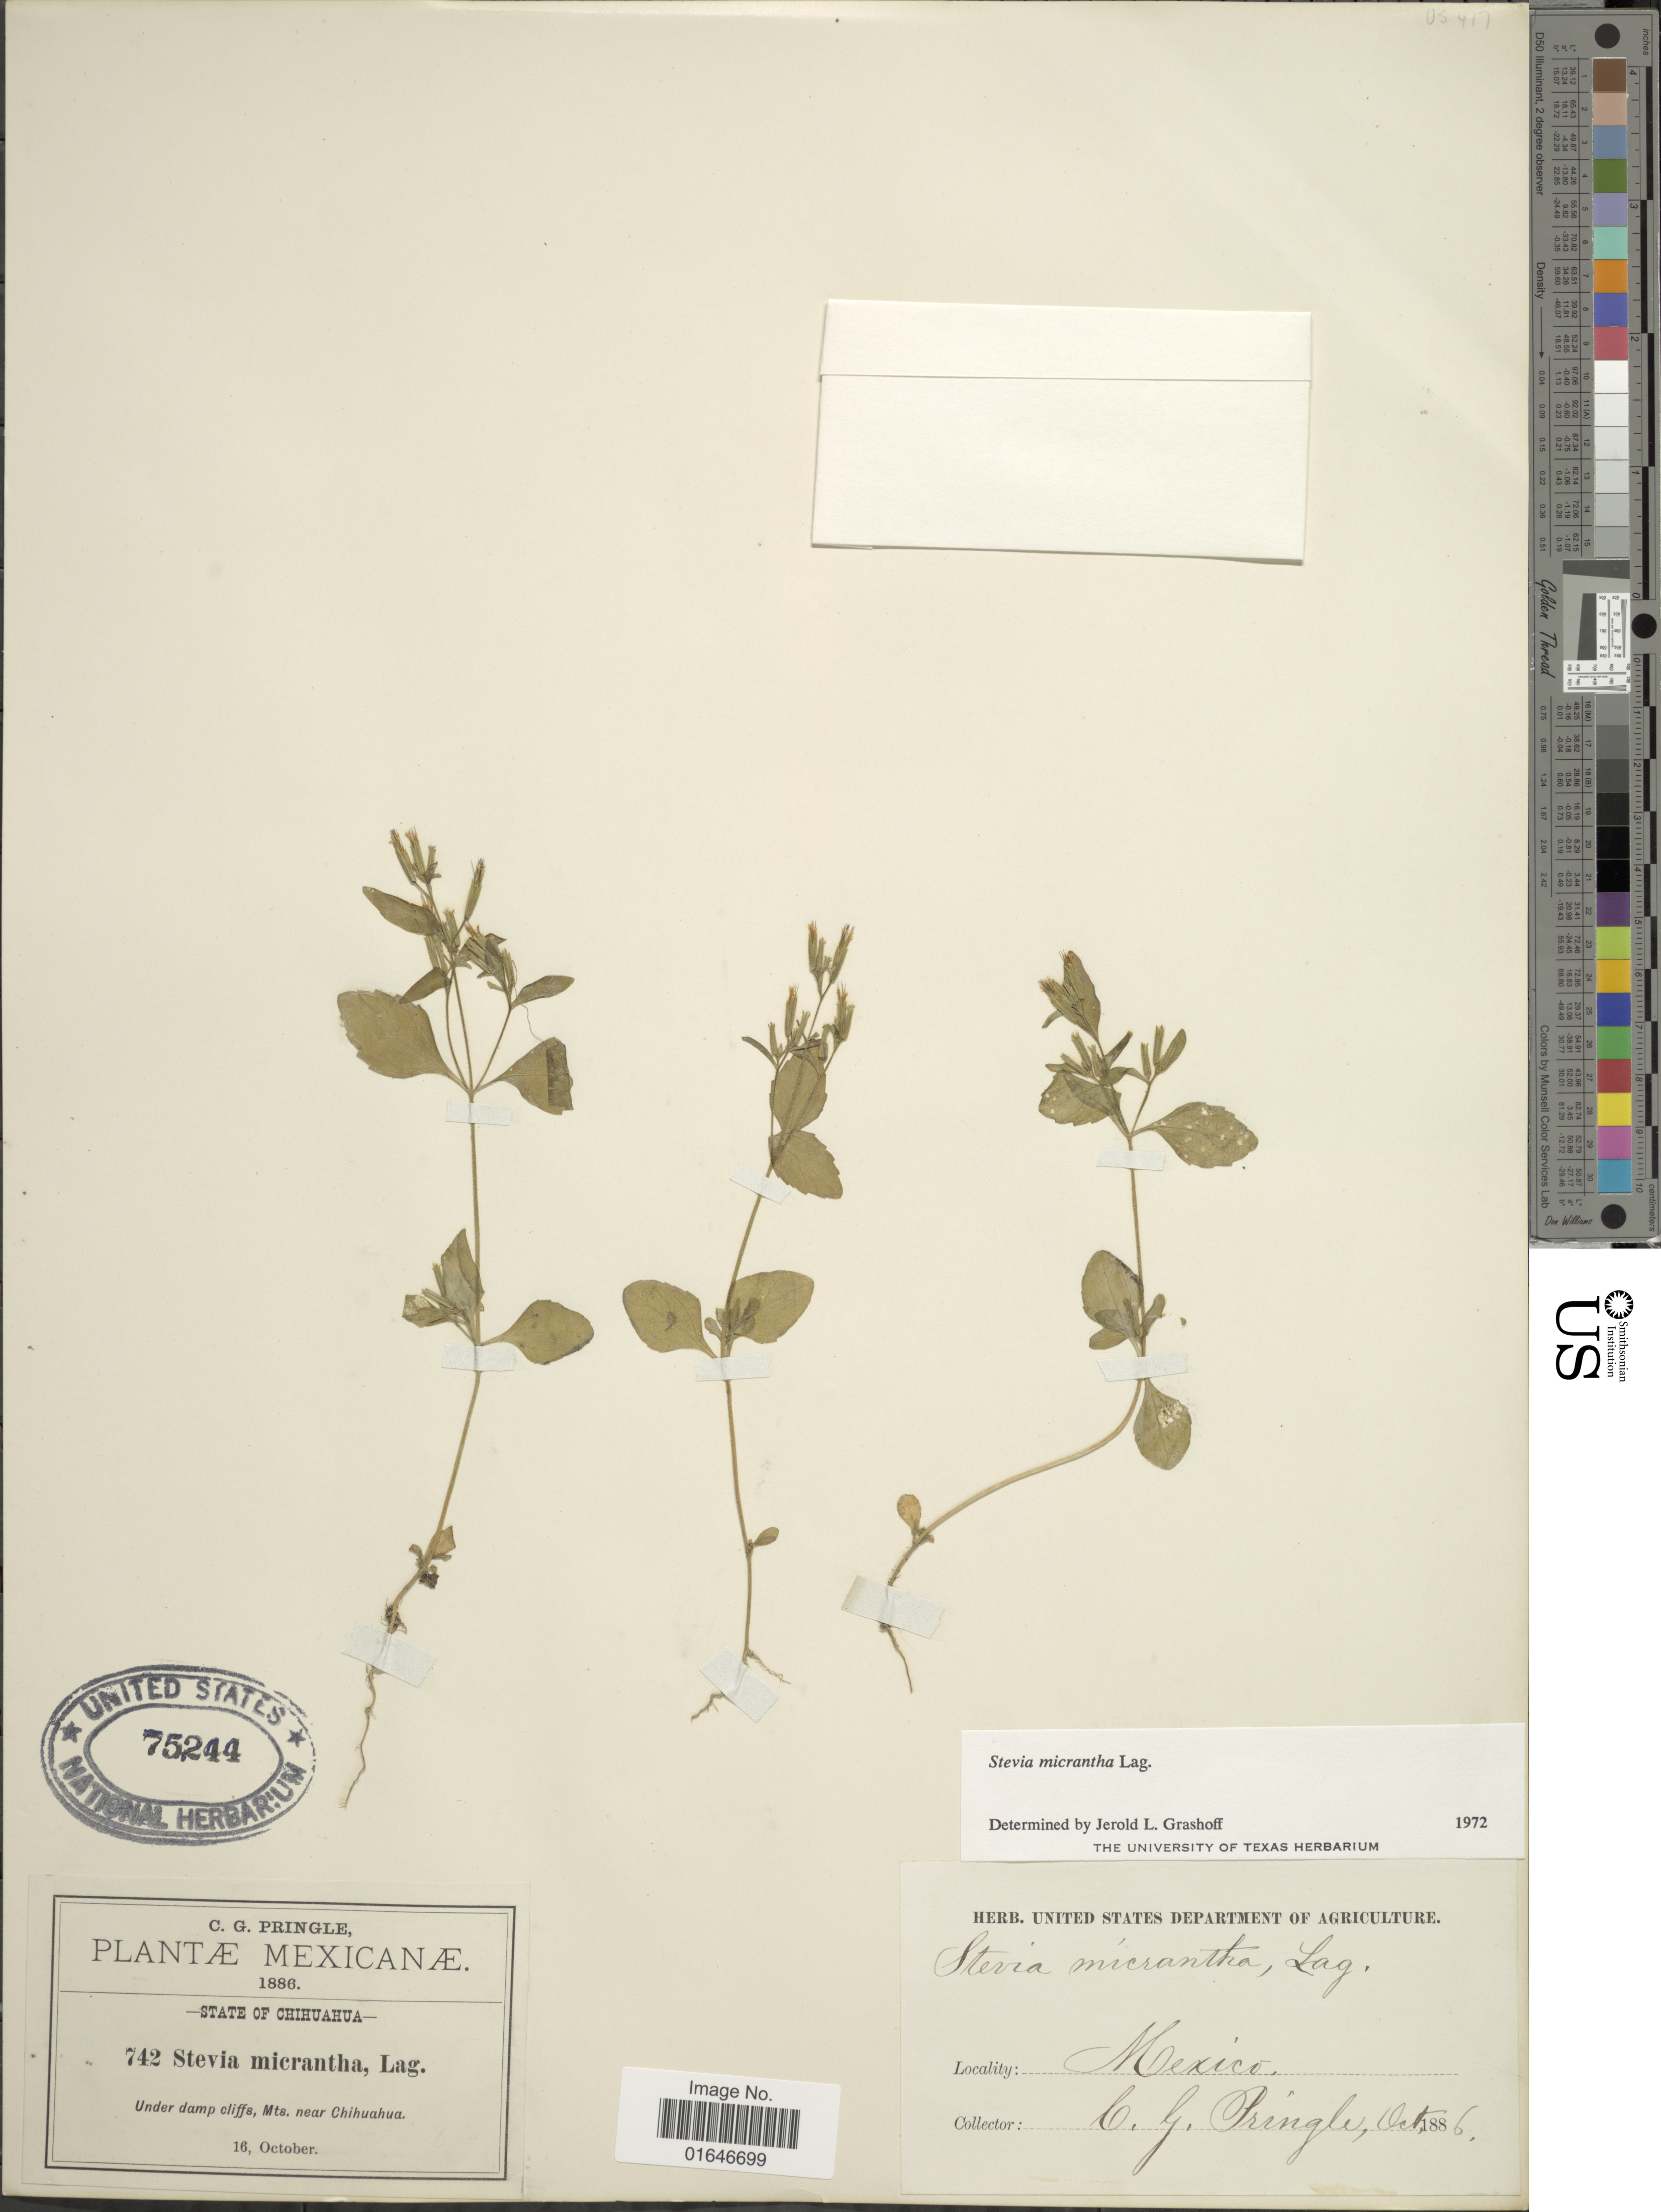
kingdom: Plantae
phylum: Tracheophyta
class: Magnoliopsida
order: Asterales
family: Asteraceae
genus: Stevia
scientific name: Stevia micrantha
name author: Lag.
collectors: C. G. Pringle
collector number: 742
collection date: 1886-10-16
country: Mexico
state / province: Chihuahua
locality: Under damp cliffs, Mts. near Chihuahua.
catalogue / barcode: US 75244